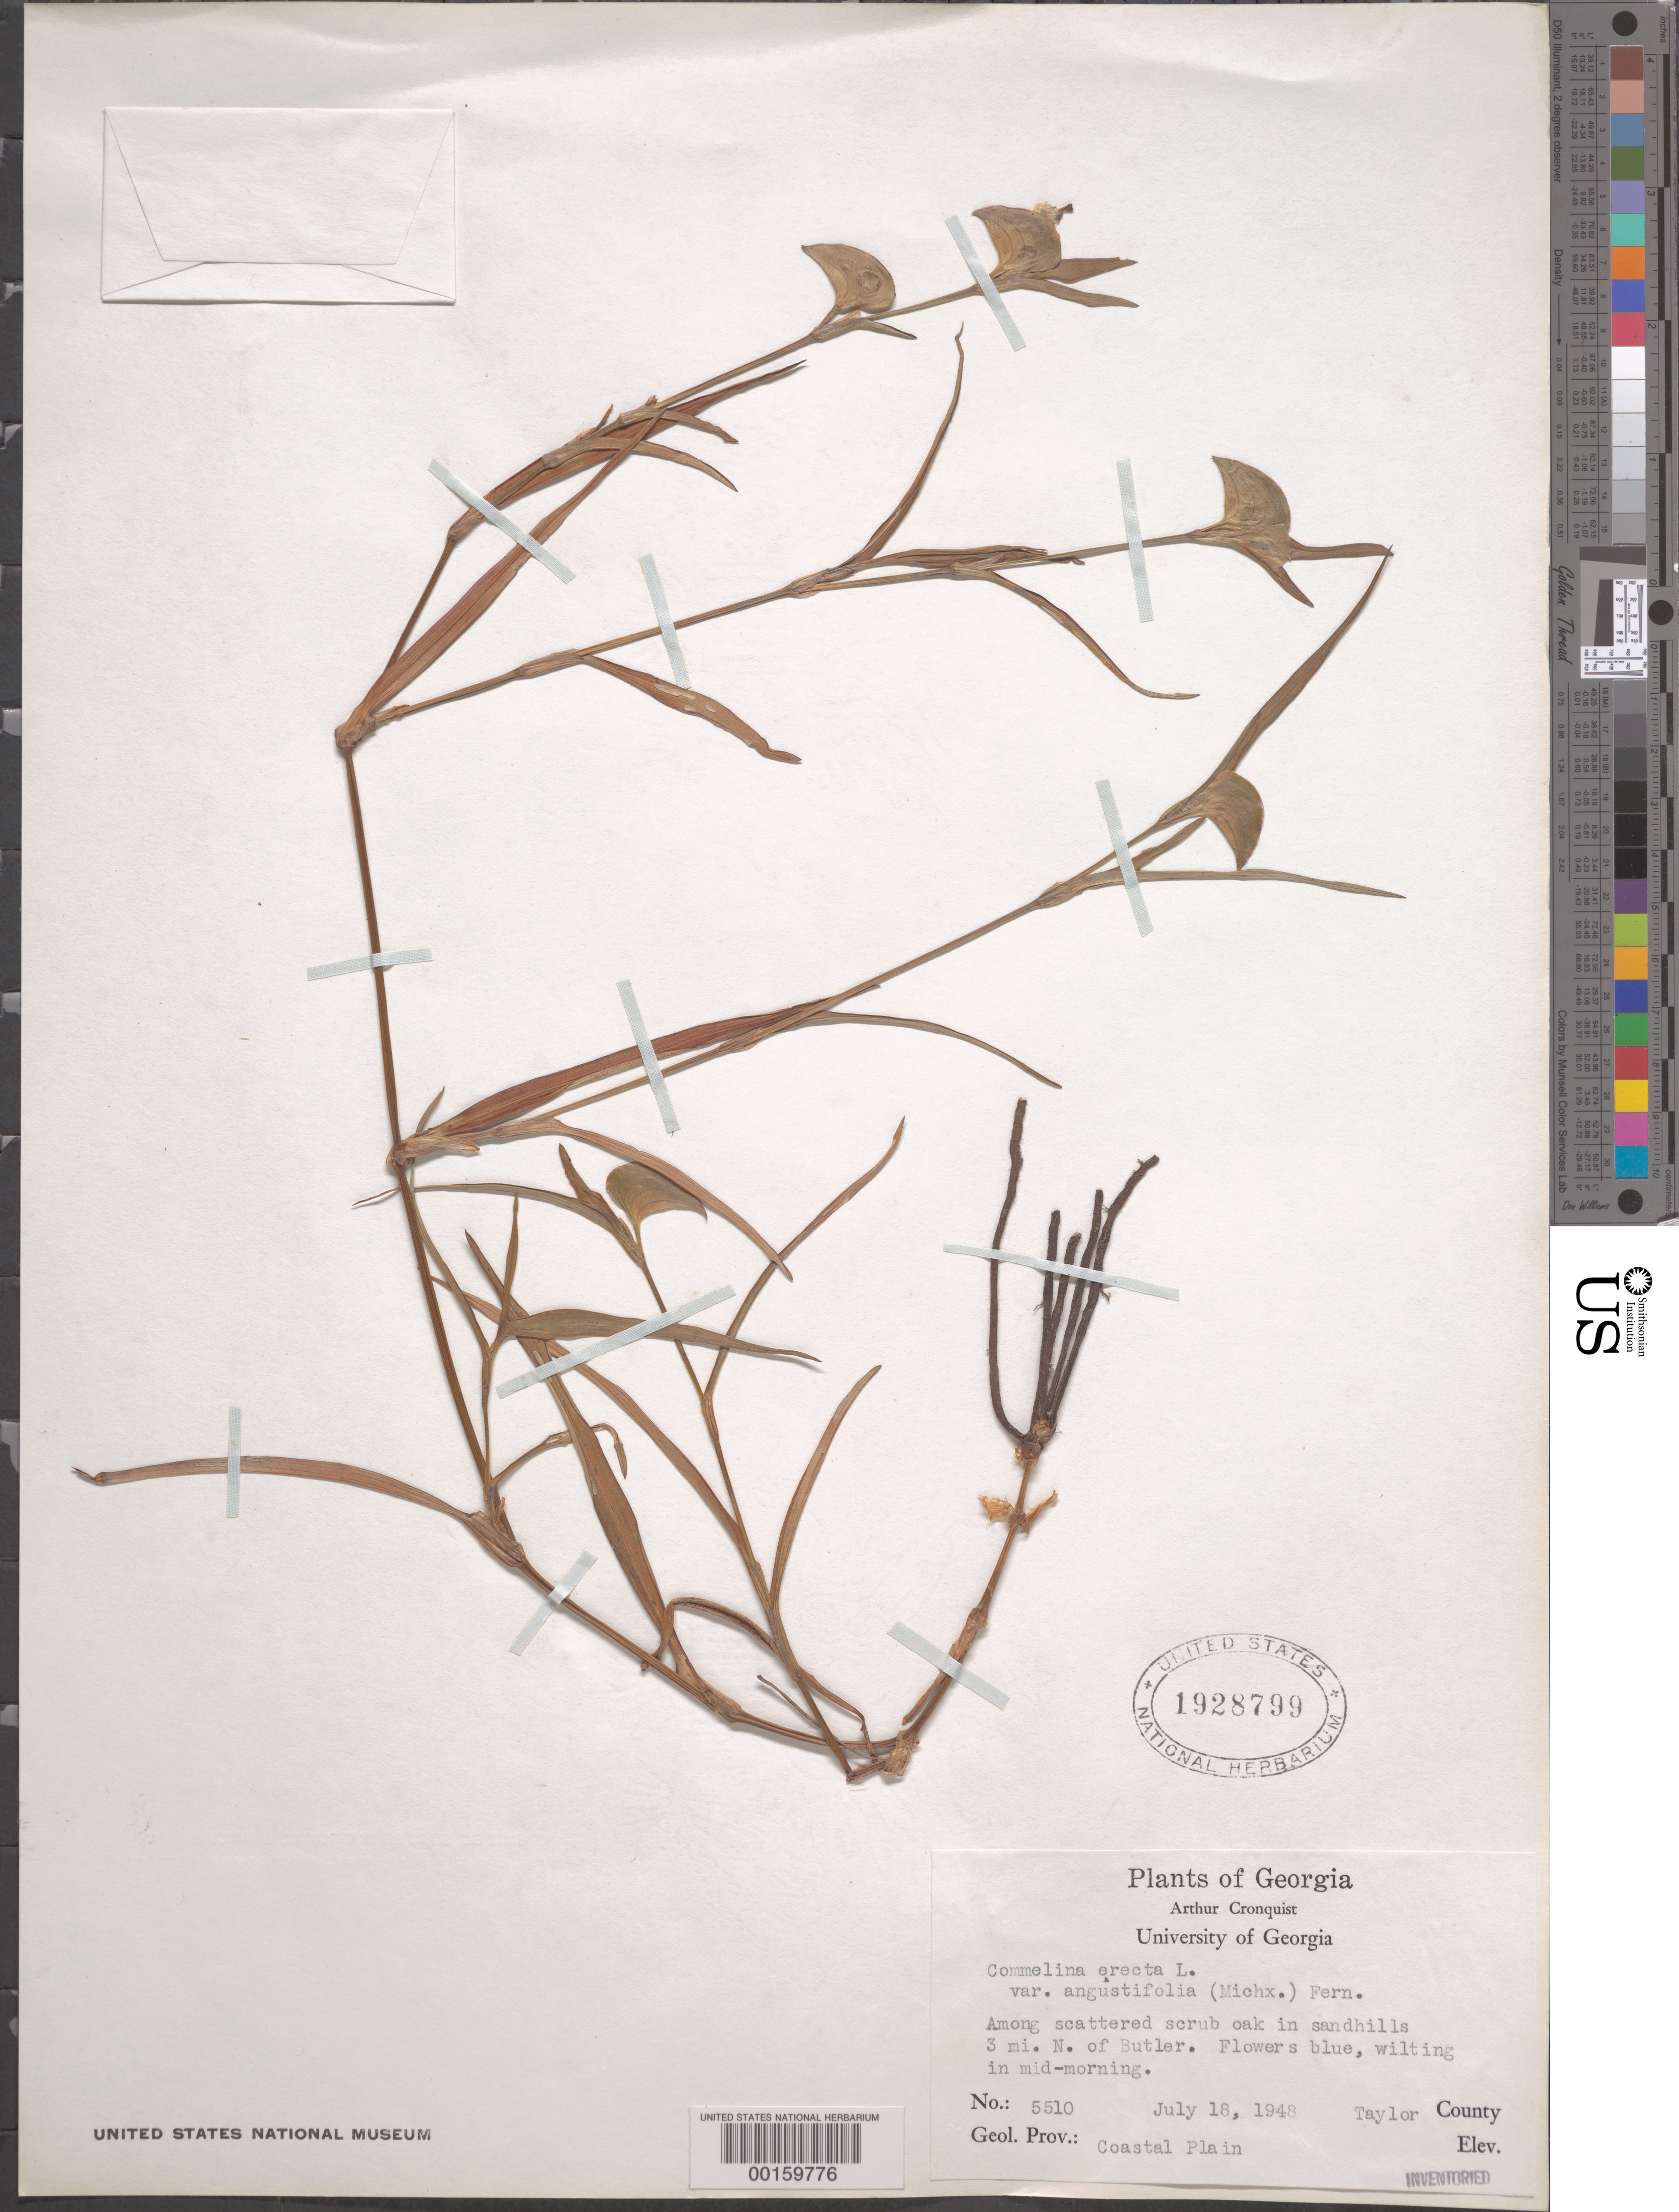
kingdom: Plantae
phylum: Tracheophyta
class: Liliopsida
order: Commelinales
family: Commelinaceae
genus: Commelina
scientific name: Commelina erecta var. angustifolia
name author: (Michx.) Fernald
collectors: A. J. Cronquist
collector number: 5510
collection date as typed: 18 Jul 1948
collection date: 1948-07-18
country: United States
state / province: Georgia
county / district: Taylor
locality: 3 mi n. of butler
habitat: Among scattered scrub oak in sandhills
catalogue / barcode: US 1928799